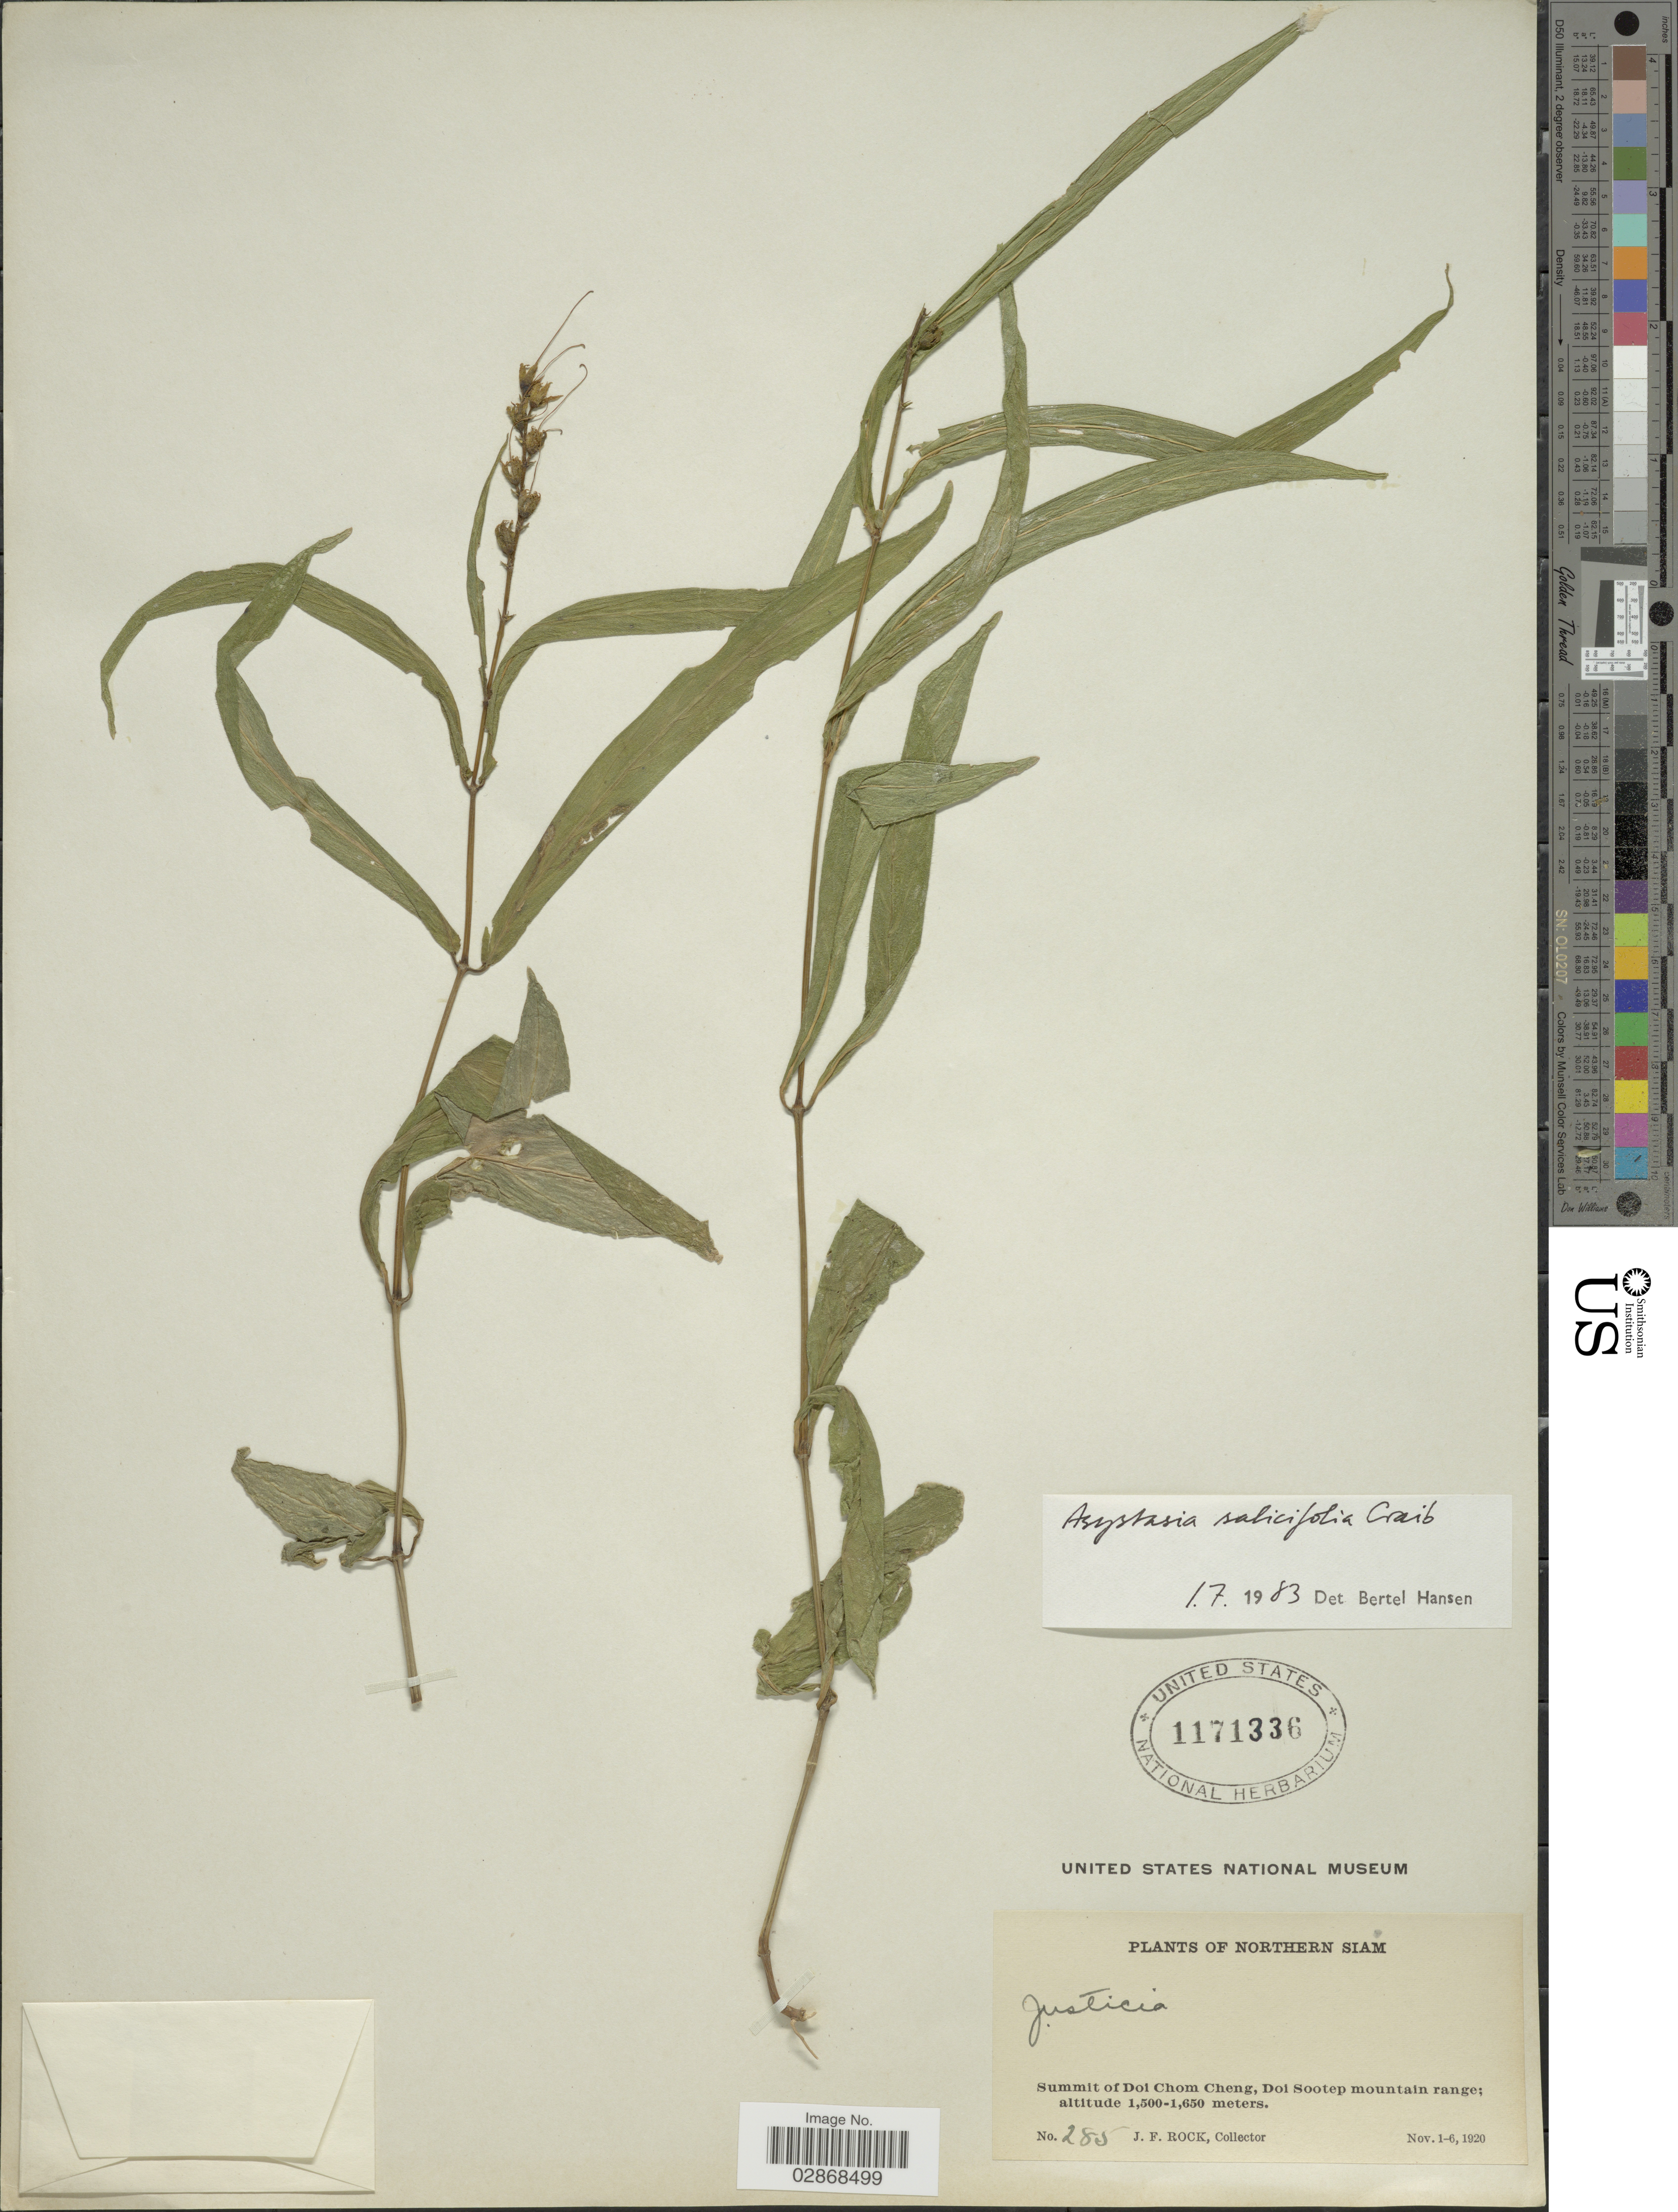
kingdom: Plantae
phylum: Tracheophyta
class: Magnoliopsida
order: Lamiales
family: Acanthaceae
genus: Asystasia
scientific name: Asystasia salicifolia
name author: Craib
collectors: J. Rock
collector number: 285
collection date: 1920-11-01/1920-11-06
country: Thailand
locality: Northern Siam. Summit of Doi Chom Cheng, Doi Sootep mountain range.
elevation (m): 1500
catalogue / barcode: US 1171336